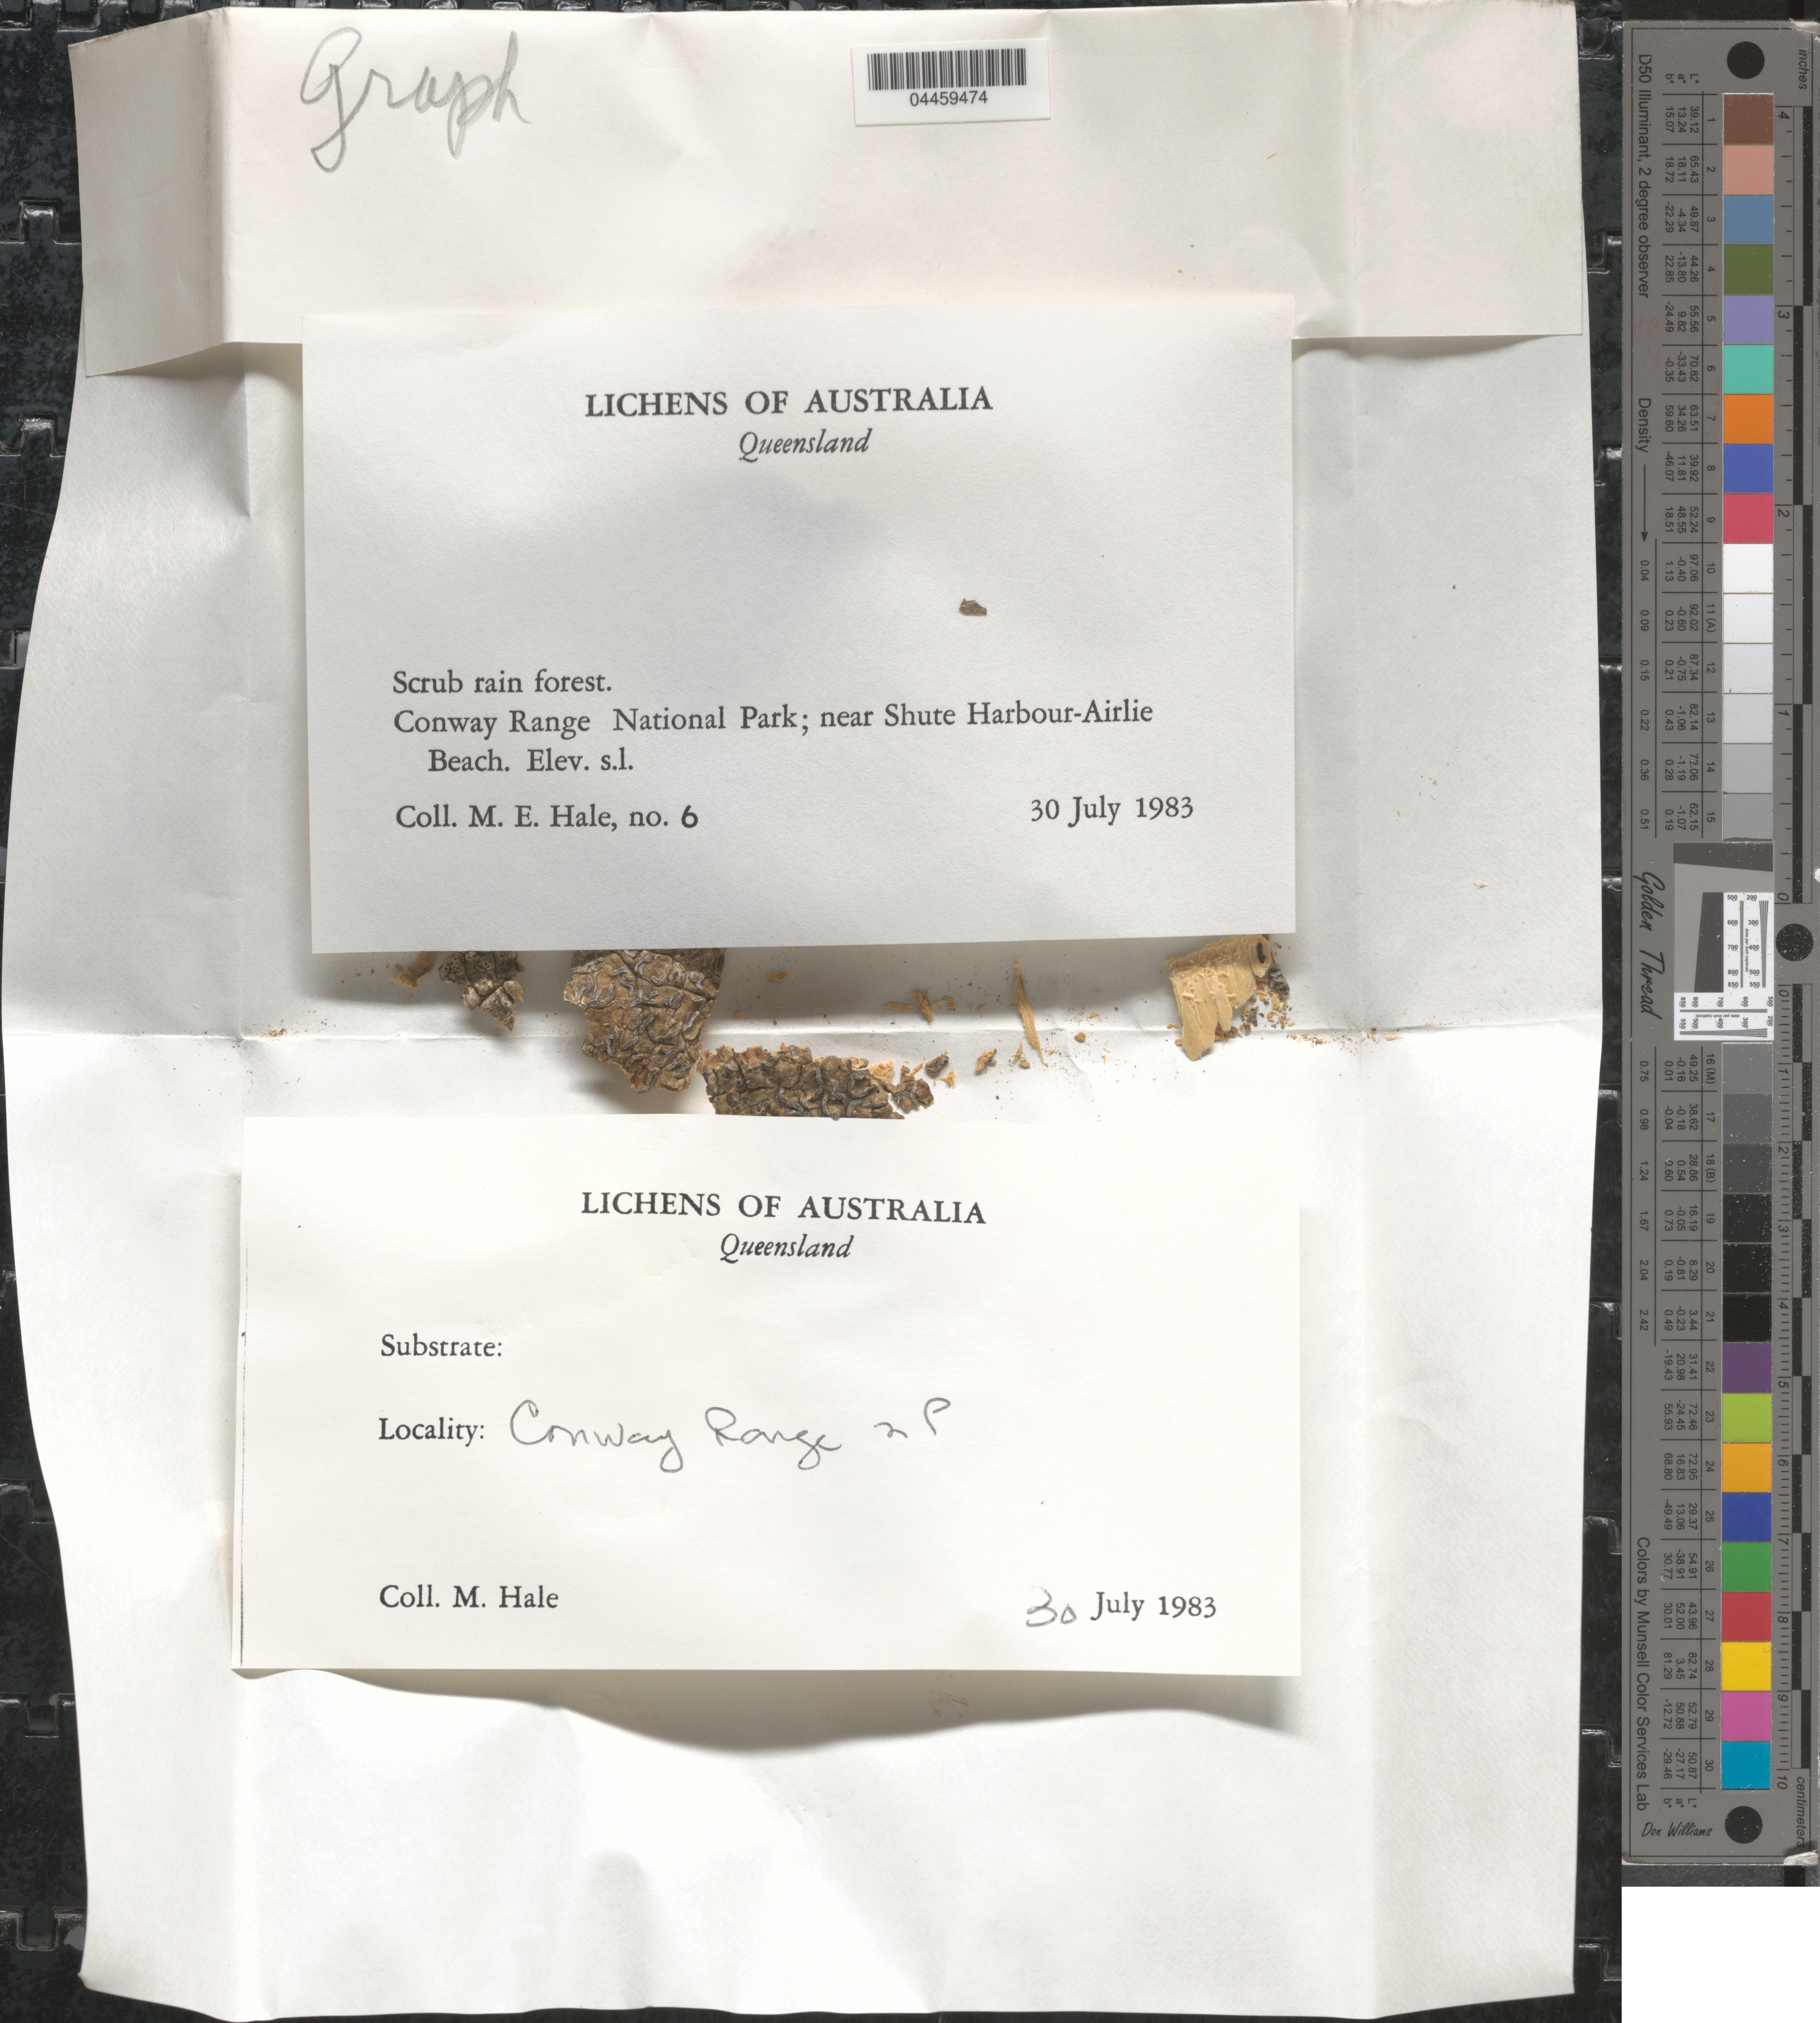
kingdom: Fungi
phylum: Ascomycota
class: Lecanoromycetes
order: Ostropales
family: Graphidaceae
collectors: M. Hale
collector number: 6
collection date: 1983-07-30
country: Australia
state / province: Queensland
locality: Conway Range National Park; near Shute Harbour-Airlie Beach.